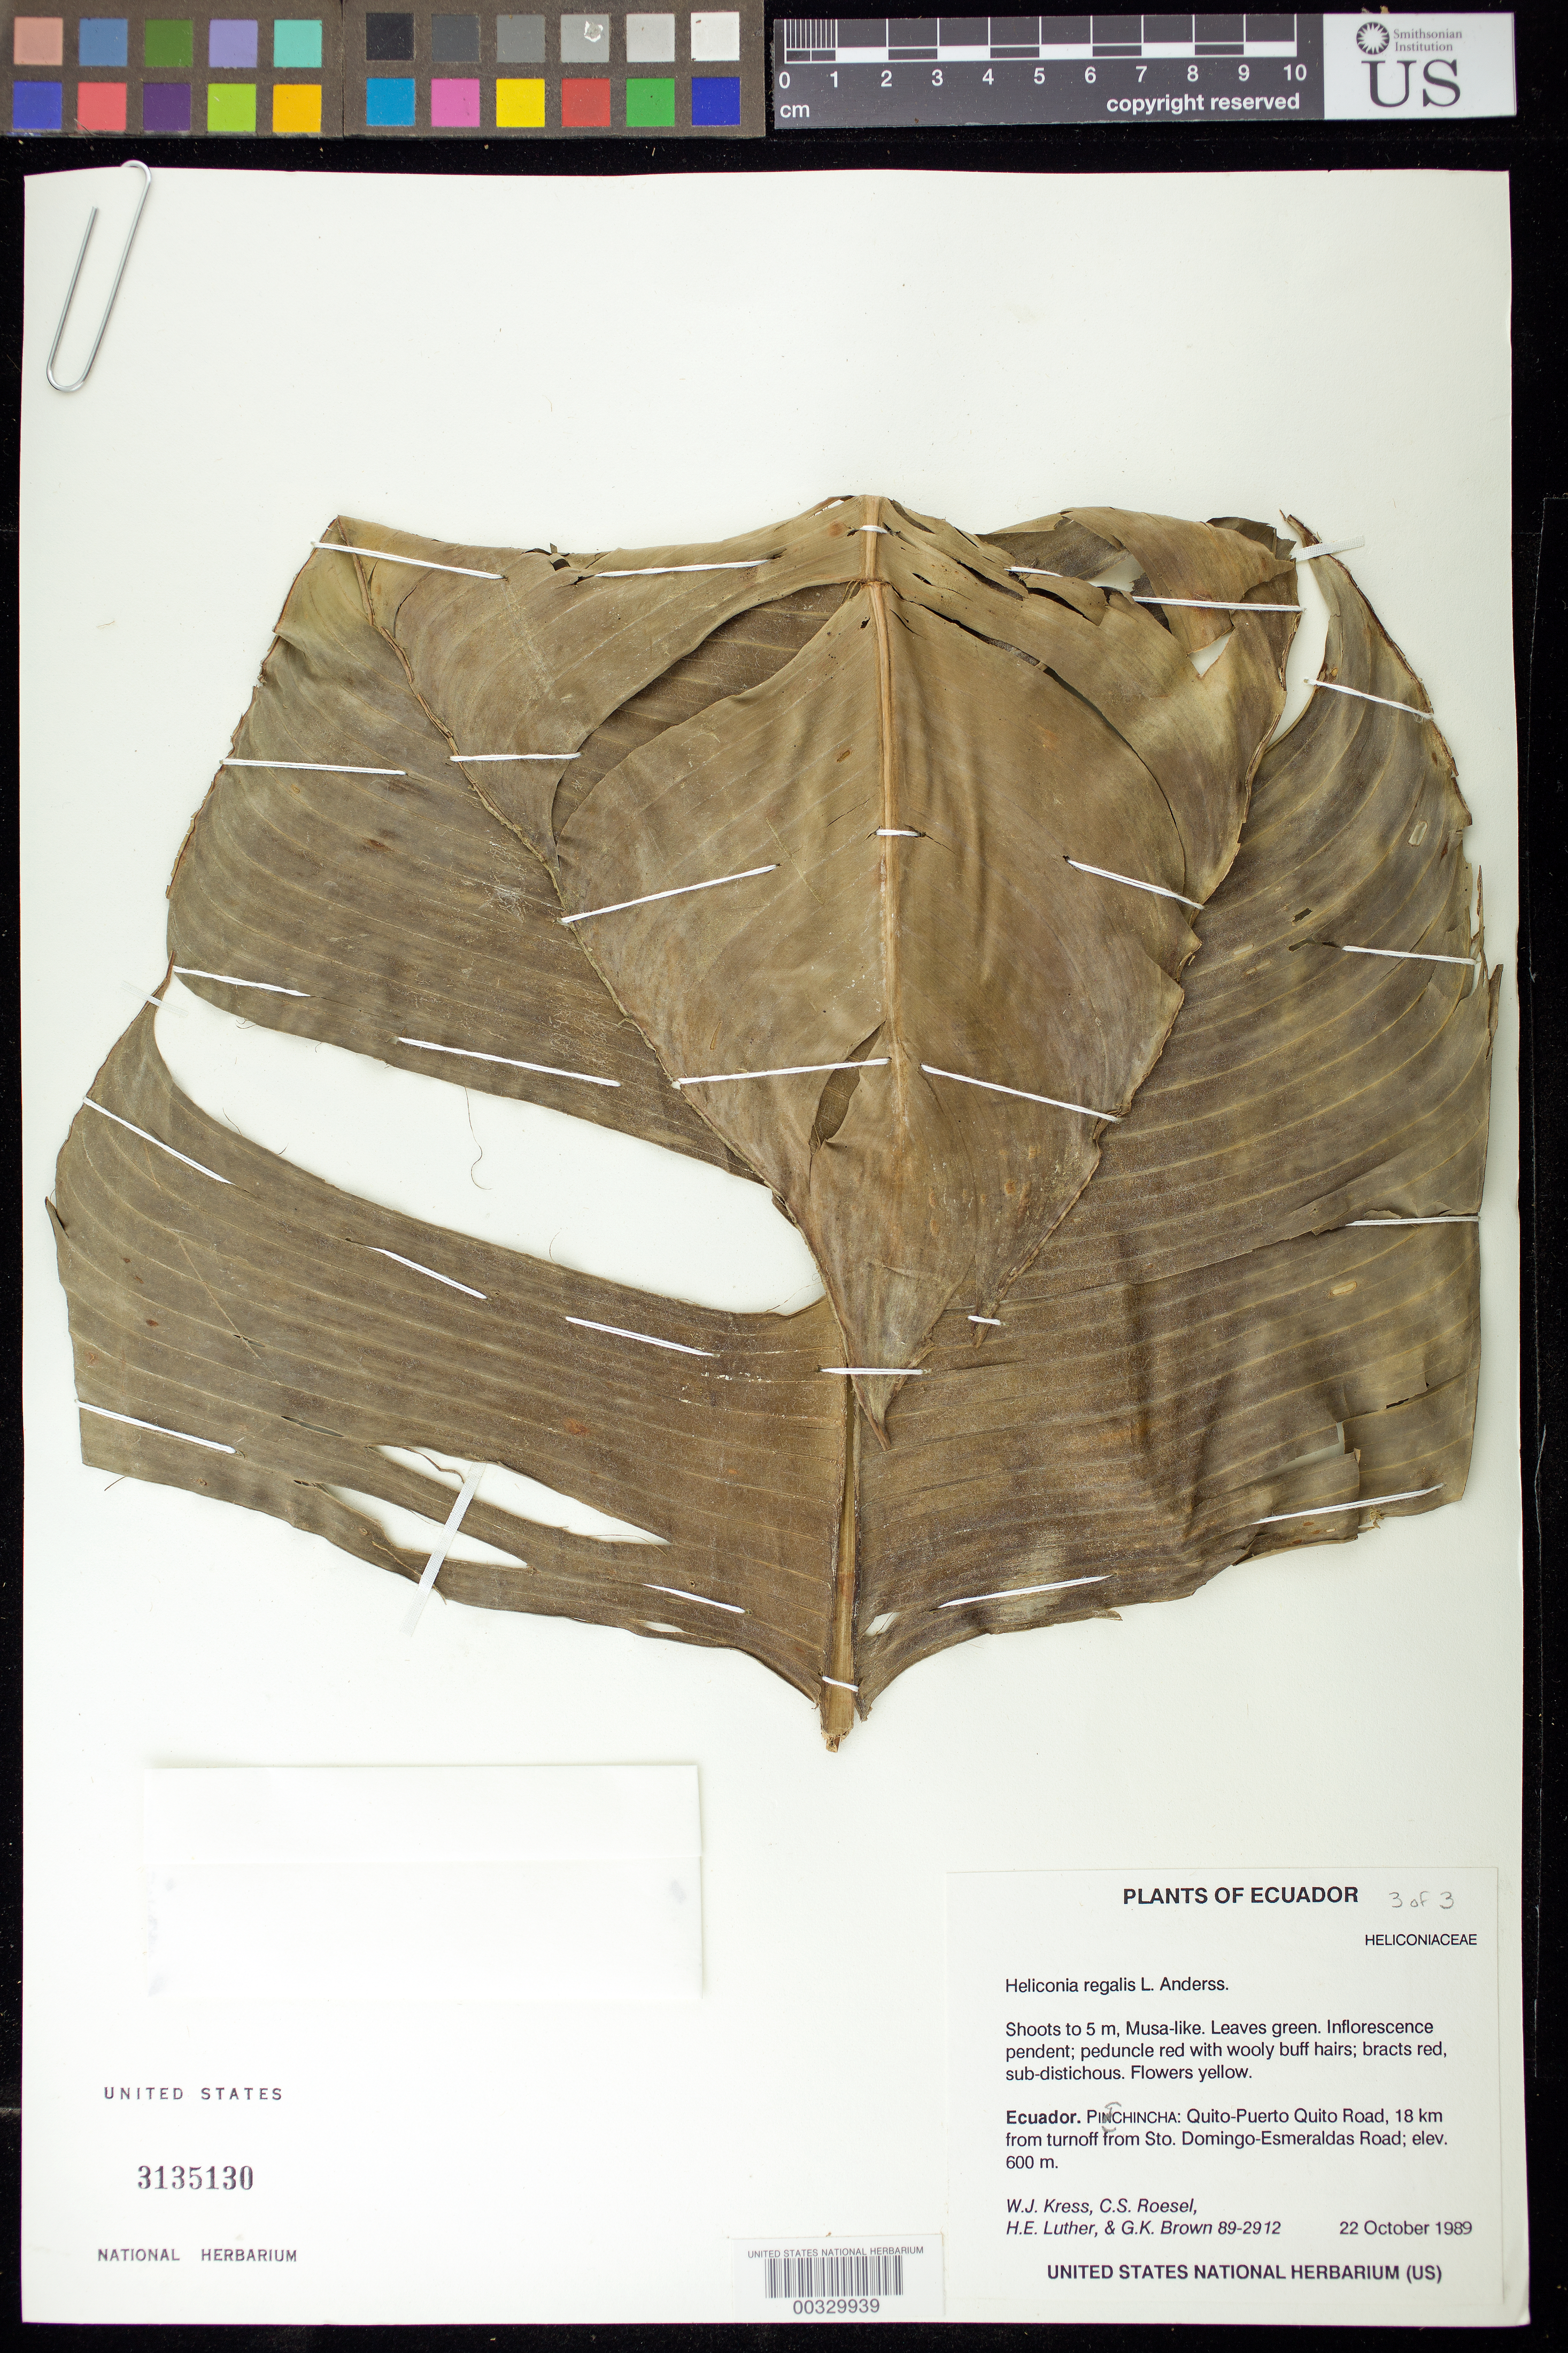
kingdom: Plantae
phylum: Tracheophyta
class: Liliopsida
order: Zingiberales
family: Heliconiaceae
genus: Heliconia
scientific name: Heliconia regalis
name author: L. Andersson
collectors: W. J. Kress, C. S. Roesel, Harry E. Luther & G. K. Brown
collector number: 89-2912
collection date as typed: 22 Oct 1989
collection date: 1989-10-22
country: Ecuador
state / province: Pichincha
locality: Quito-Puerto quito road, 18 km from turnoff from sto. domingo-Esmeraldas road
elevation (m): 600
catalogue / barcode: US 3135130